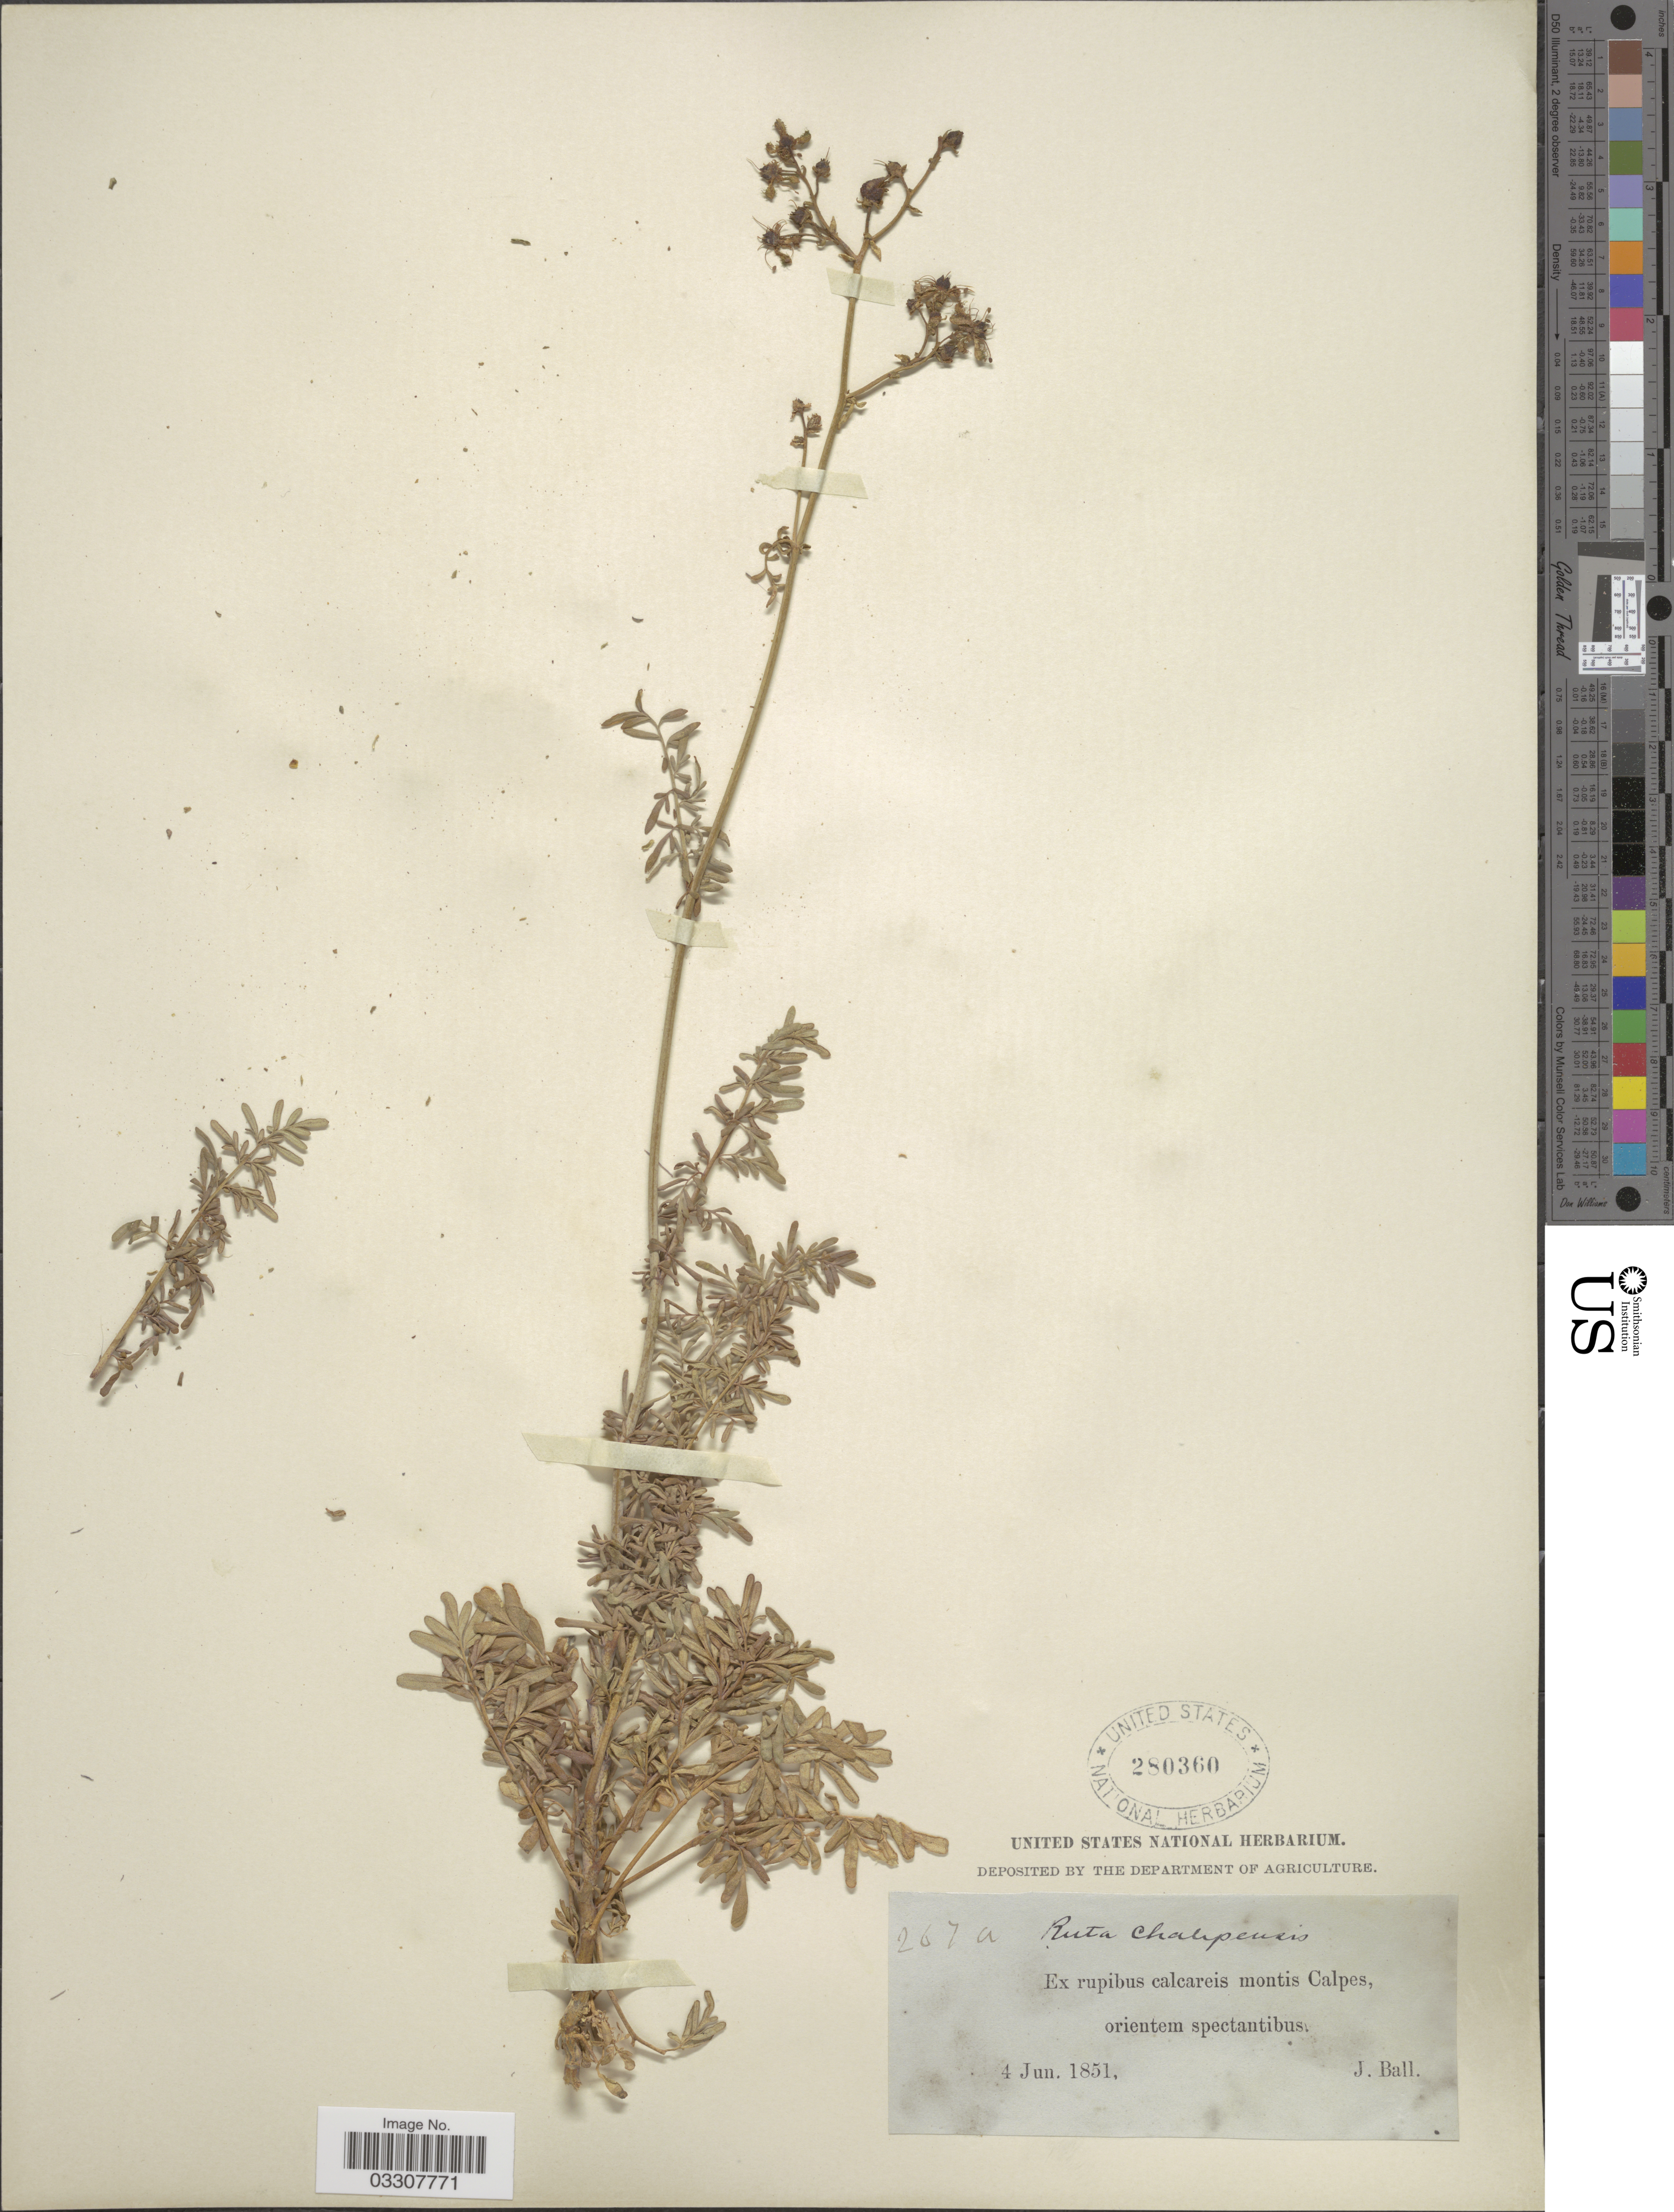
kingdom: Plantae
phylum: Tracheophyta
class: Magnoliopsida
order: Sapindales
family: Rutaceae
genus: Ruta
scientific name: Ruta angustifolia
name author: Pers.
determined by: Strong, Mark T., (BOT), Smithsonian Institution - National Museum of Natural History (UNITED STATES)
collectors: J. Ball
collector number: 267a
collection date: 1851-06-04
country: Spain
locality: Ex rupibus calcareis montis Calpes, orientem spectantibus.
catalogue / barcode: US 280360